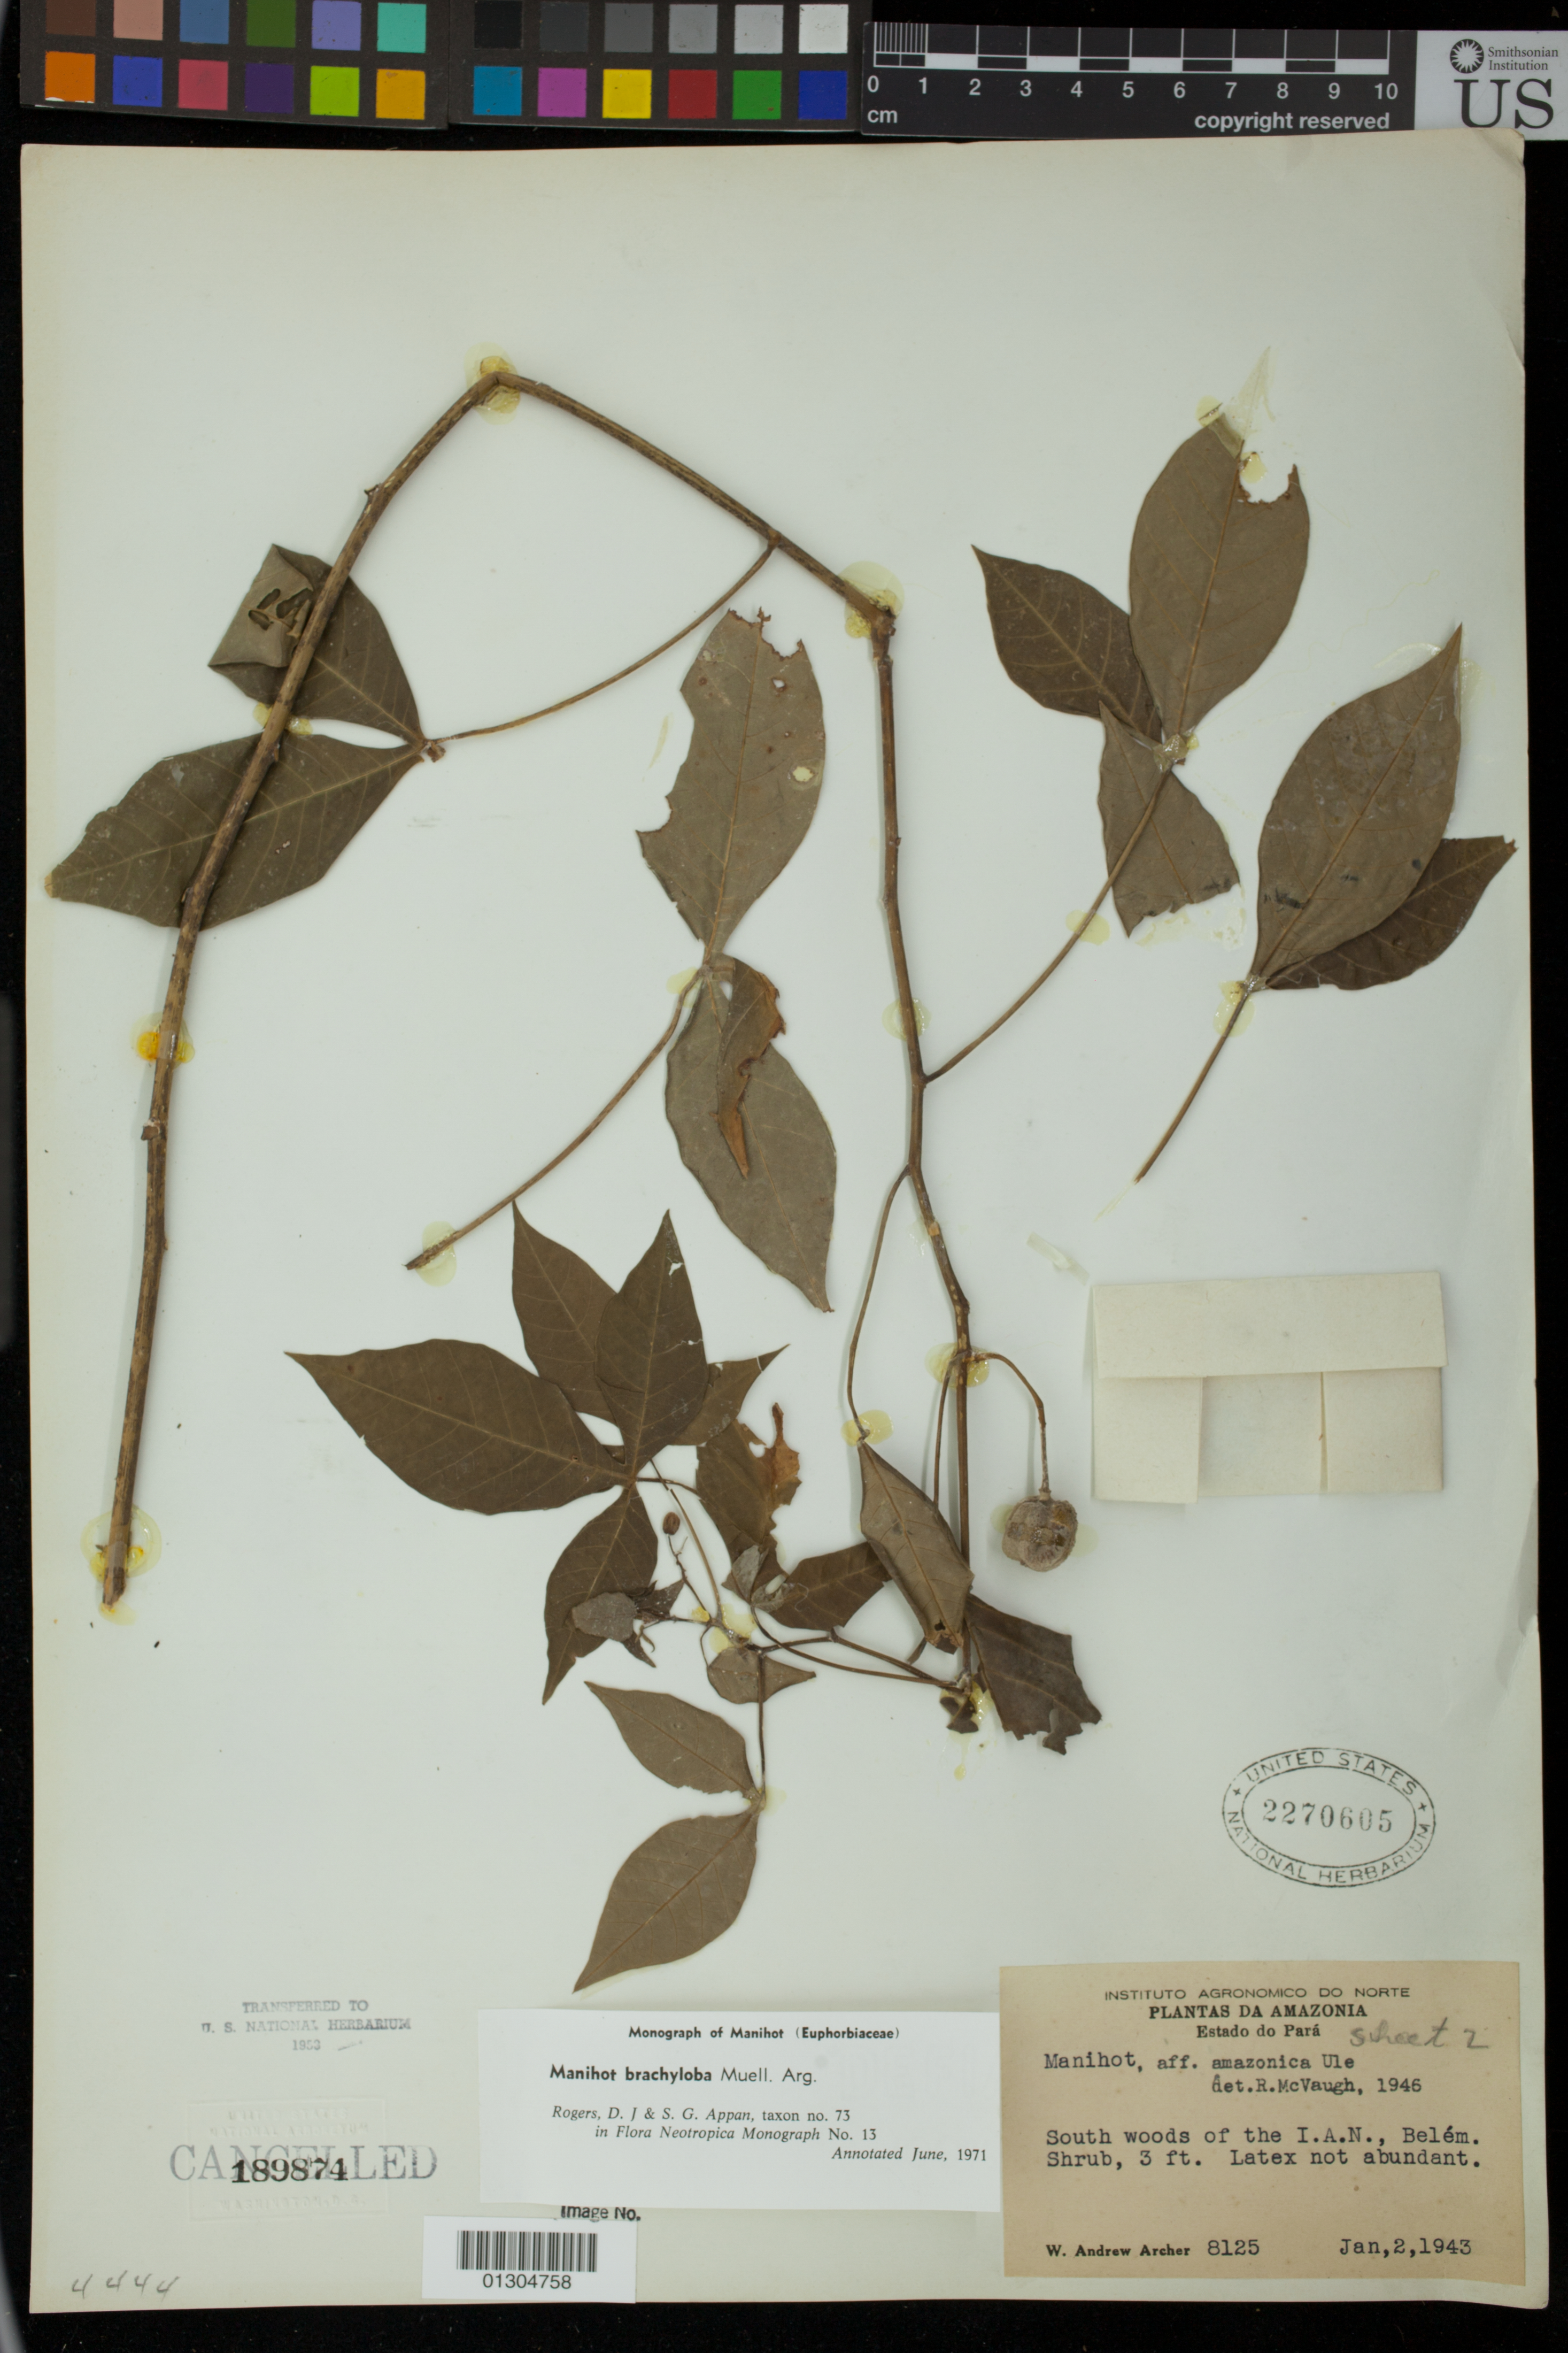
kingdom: Plantae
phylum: Tracheophyta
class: Magnoliopsida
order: Malpighiales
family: Euphorbiaceae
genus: Manihot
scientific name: Manihot brachyloba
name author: Müll. Arg.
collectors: W. A. Archer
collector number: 8125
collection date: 1943-01-02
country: Brazil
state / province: Pará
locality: South woods of the I.A.N., Belém.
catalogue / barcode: US 2270605